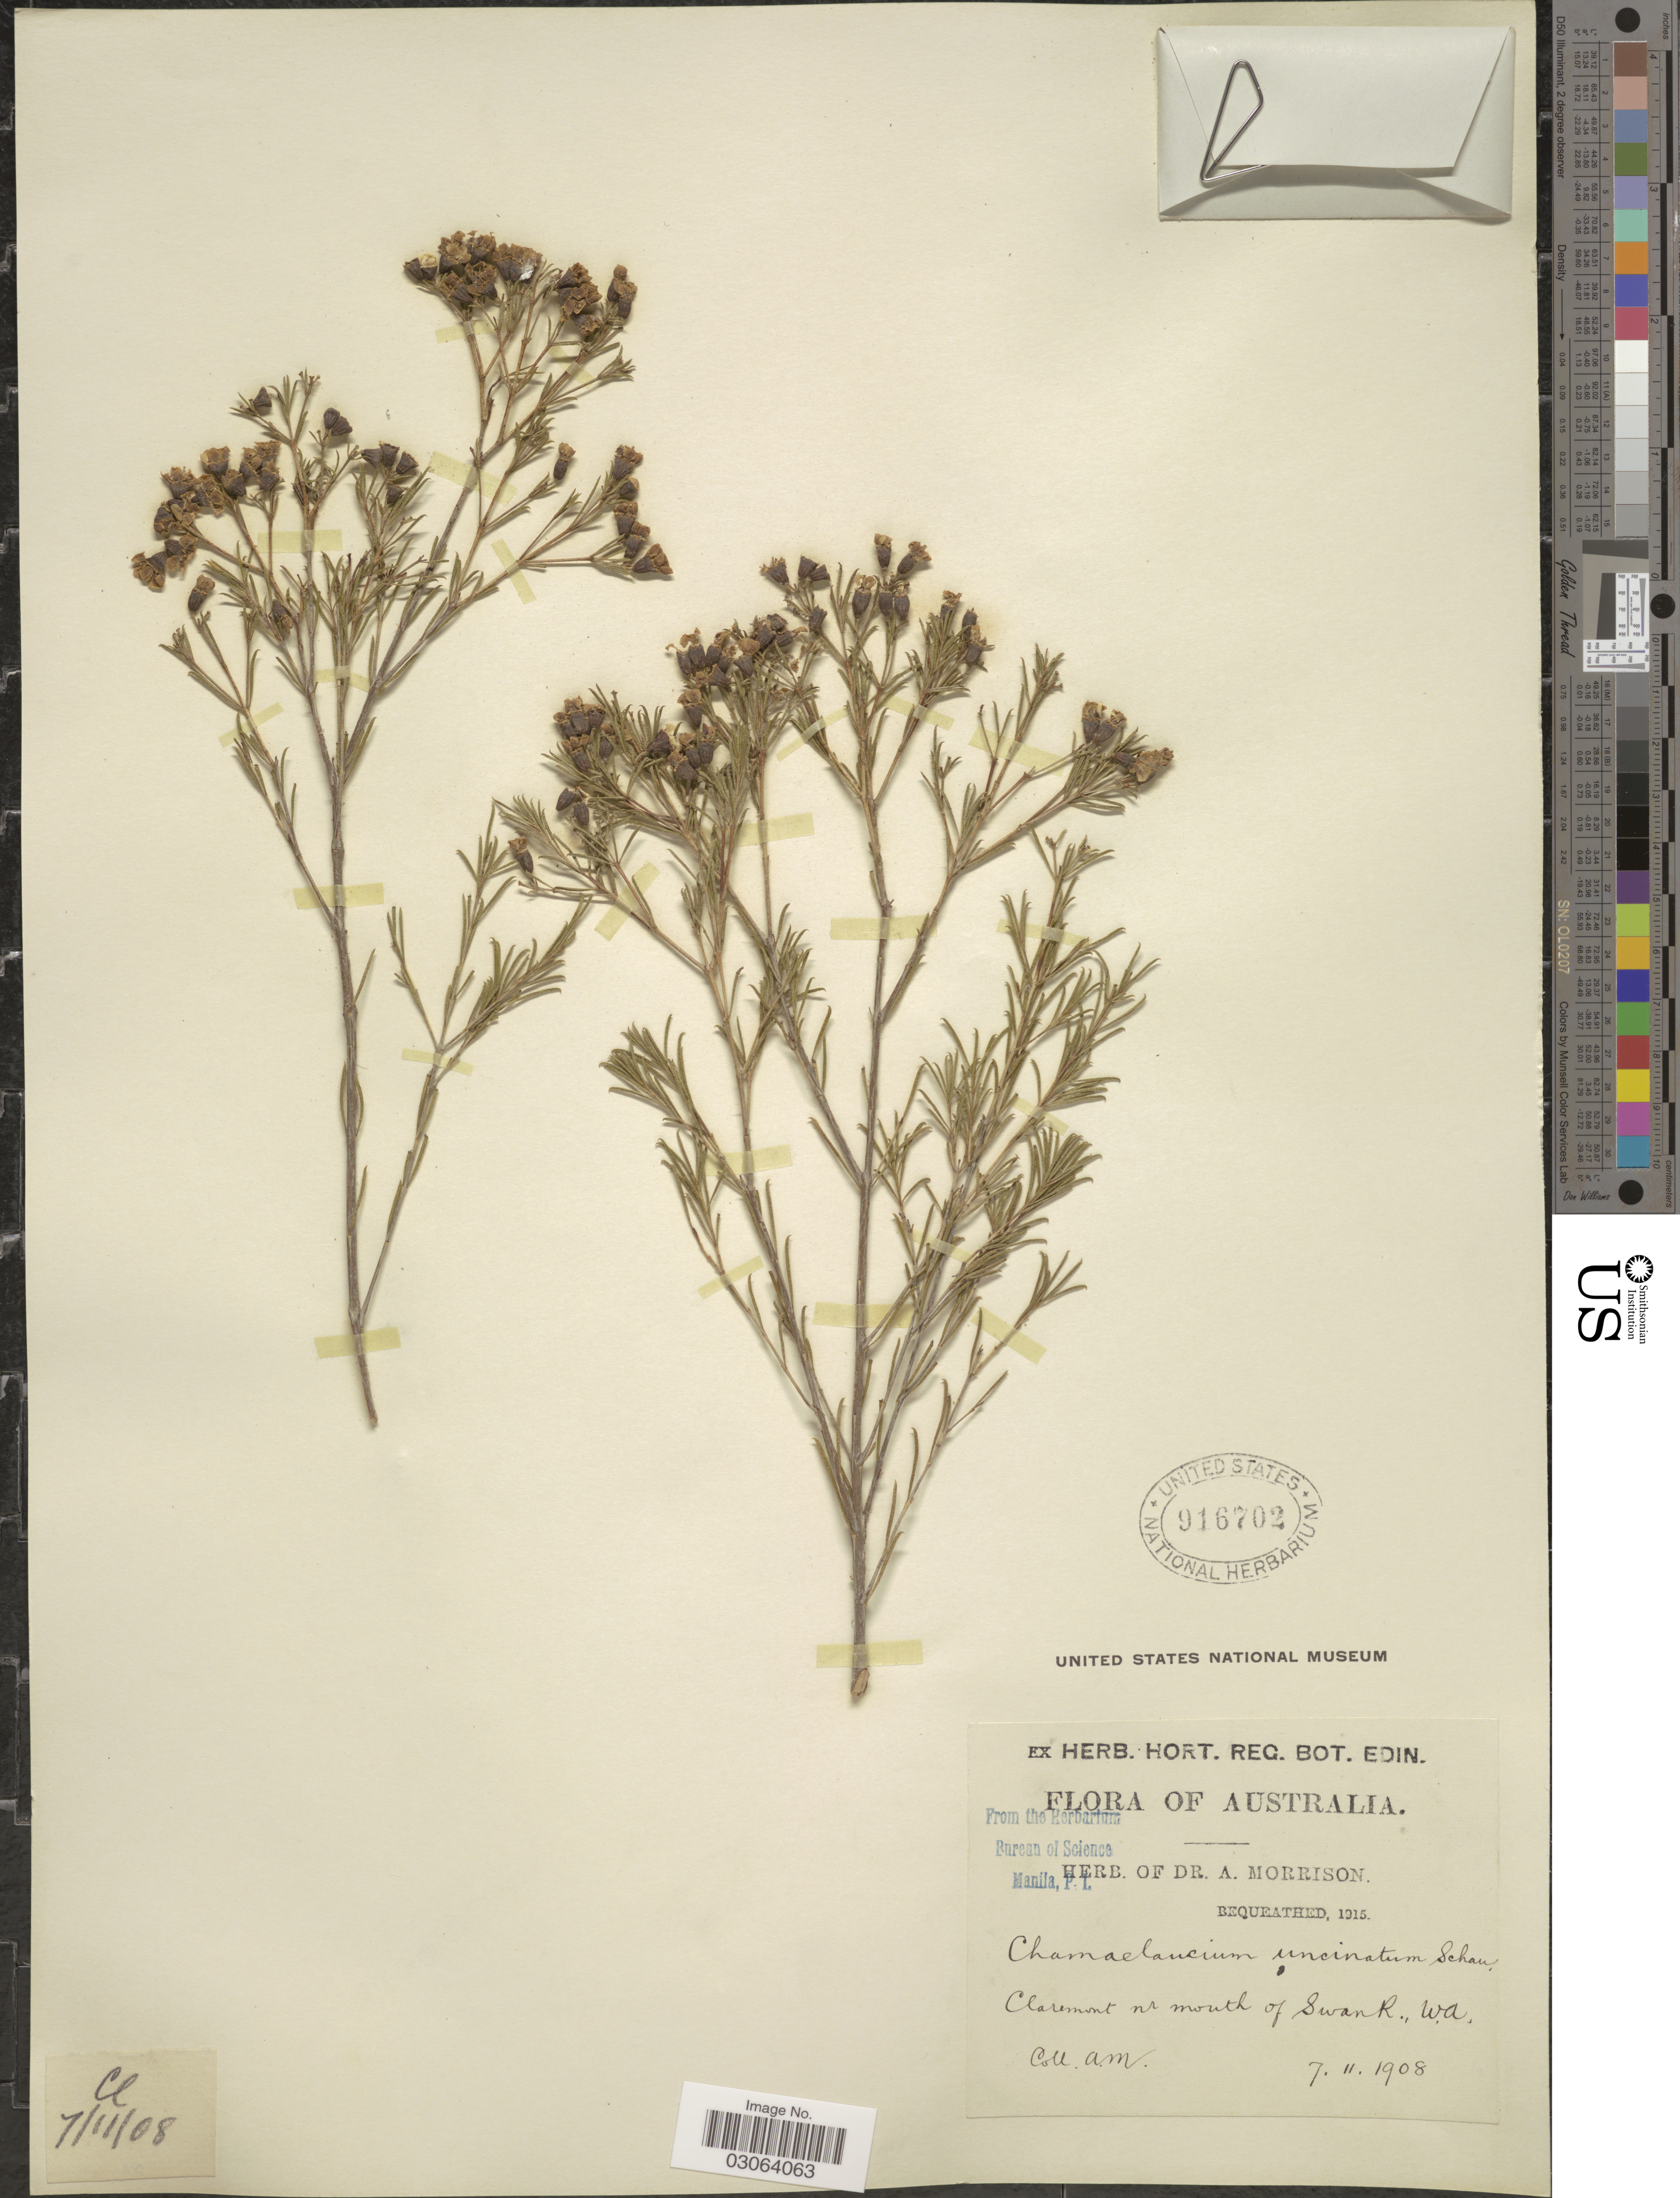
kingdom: Plantae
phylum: Tracheophyta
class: Magnoliopsida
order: Myrtales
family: Myrtaceae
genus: Chamelaucium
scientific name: Chamelaucium uncinatum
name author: Schauer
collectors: A. Morrison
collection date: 1908-11-07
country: Australia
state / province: Western Australia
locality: Claremont nr mouth of Swan R.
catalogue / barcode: US 916702